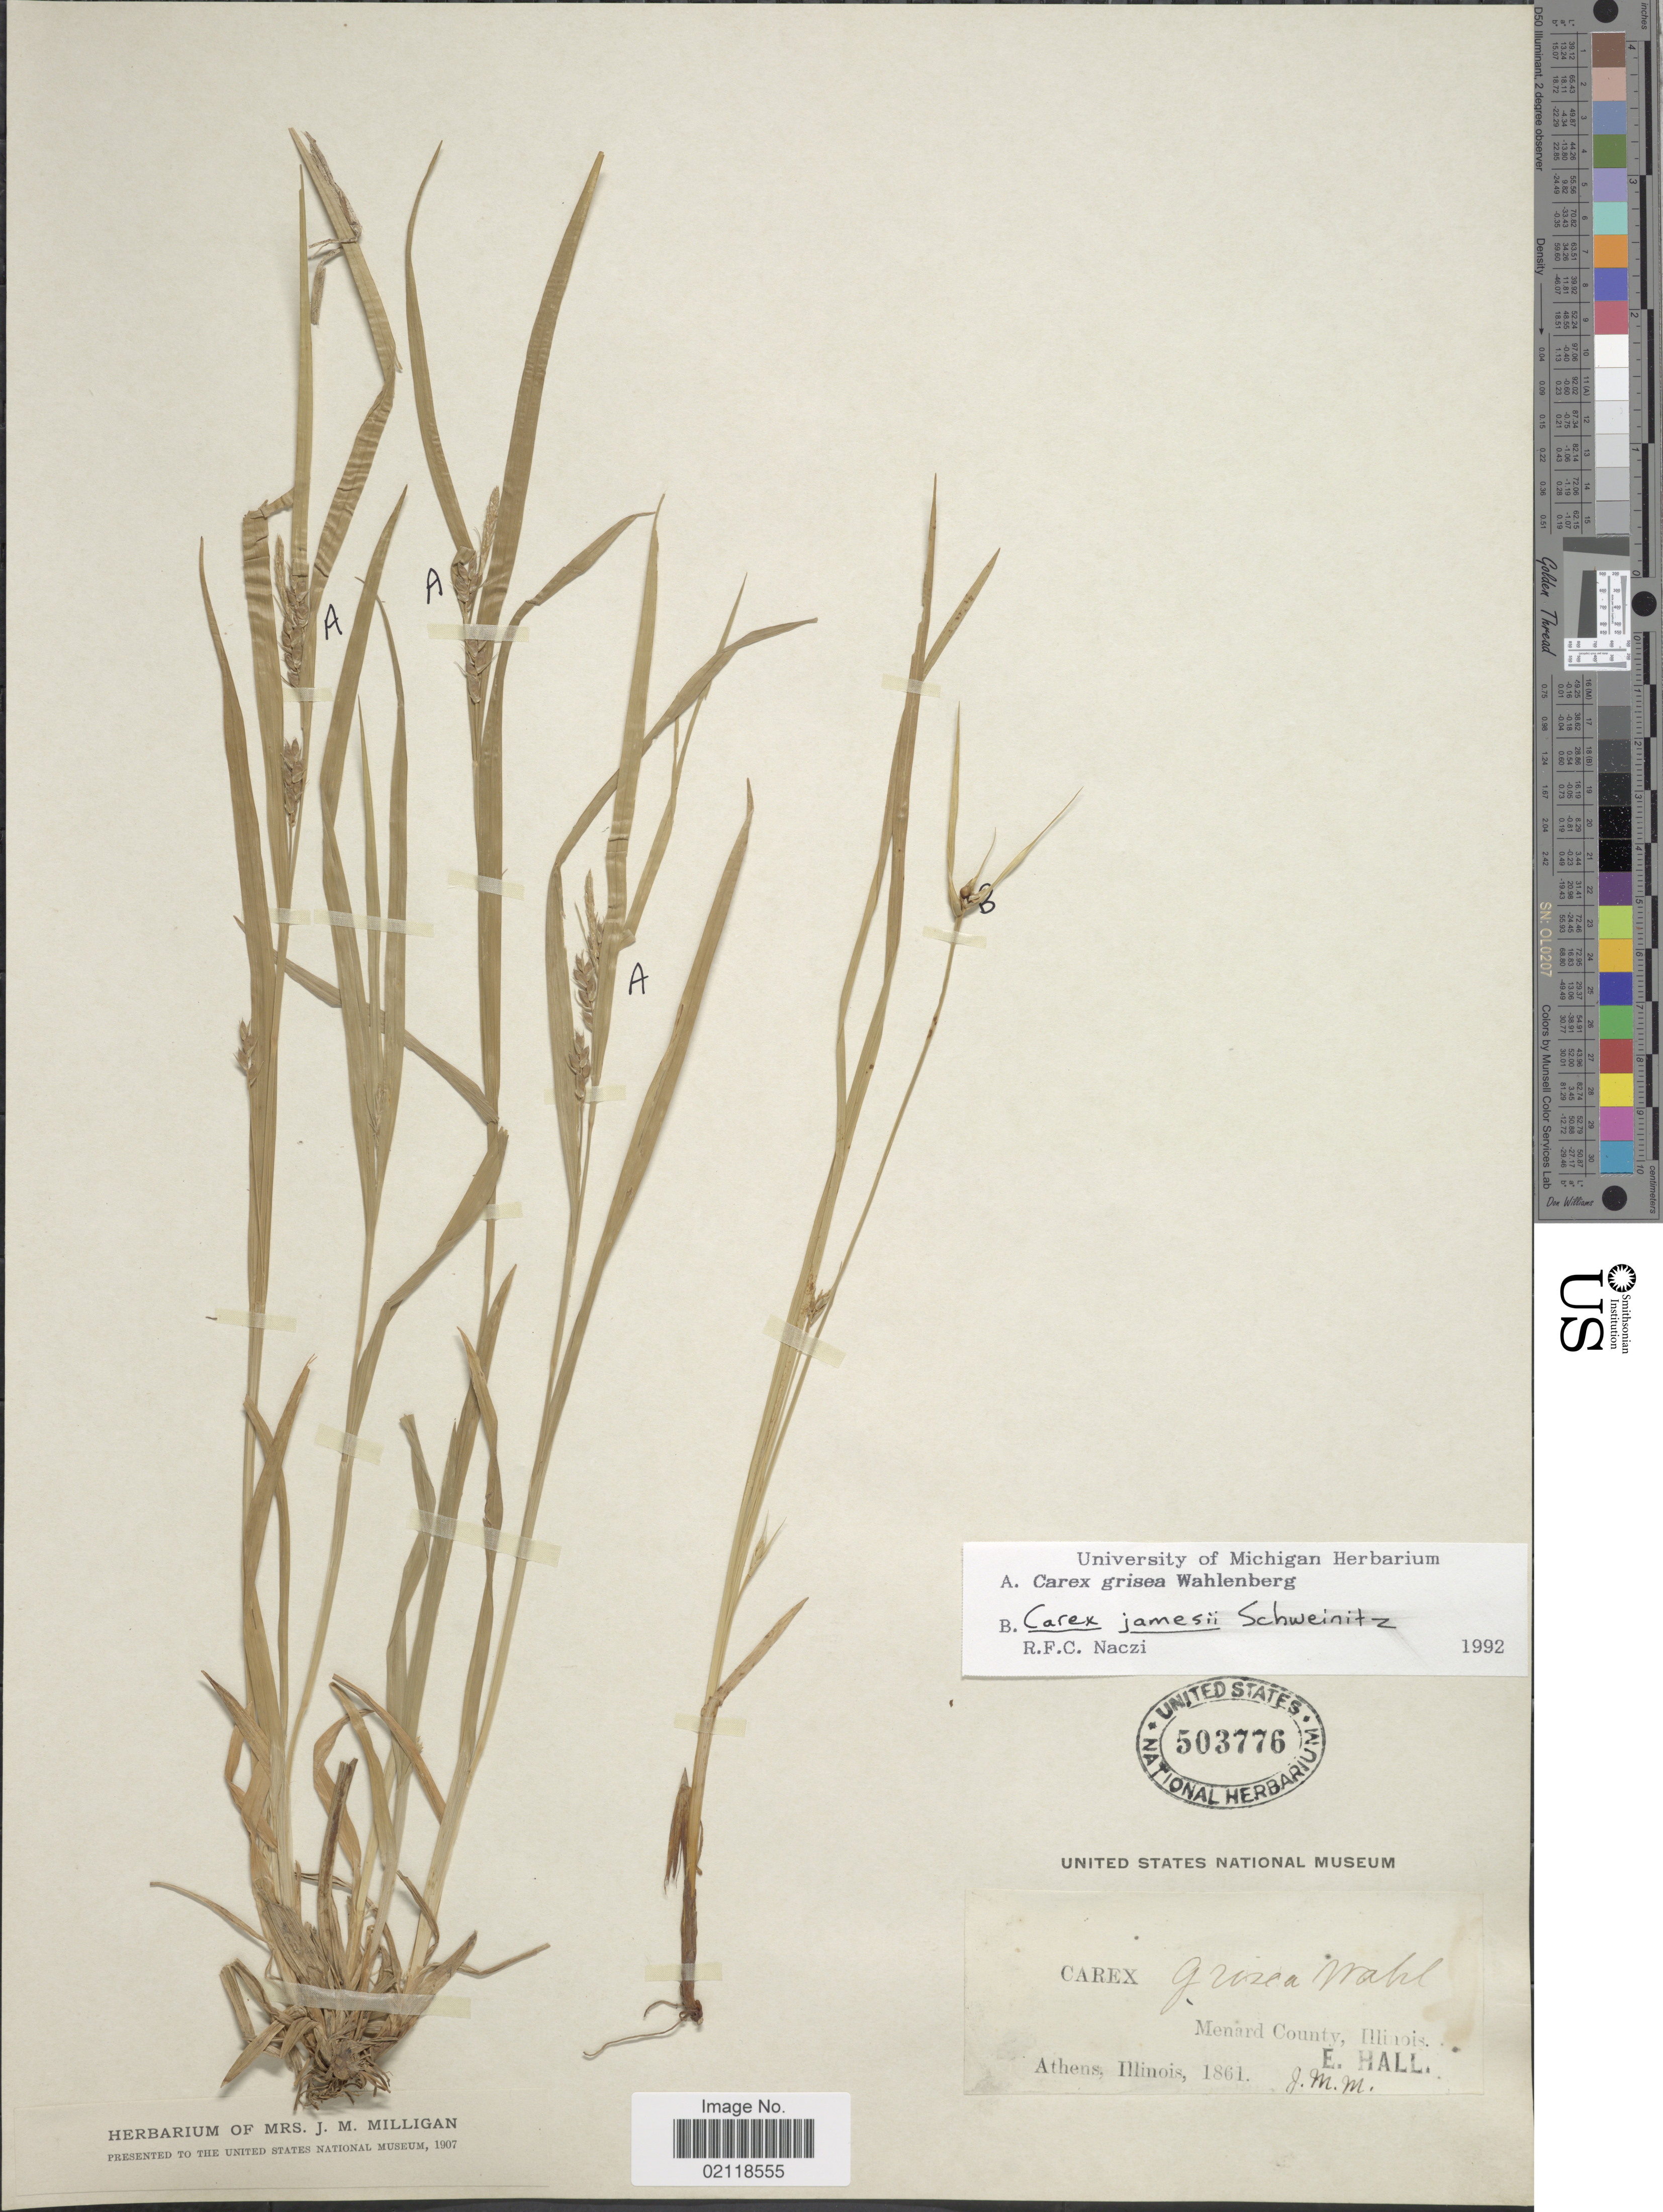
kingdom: Plantae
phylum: Tracheophyta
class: Liliopsida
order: Poales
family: Cyperaceae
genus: Carex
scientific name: Carex jamesii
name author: Schwein.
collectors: E. Hall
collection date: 1861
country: United States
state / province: Illinois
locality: Menard County, Athens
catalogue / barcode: US 503776